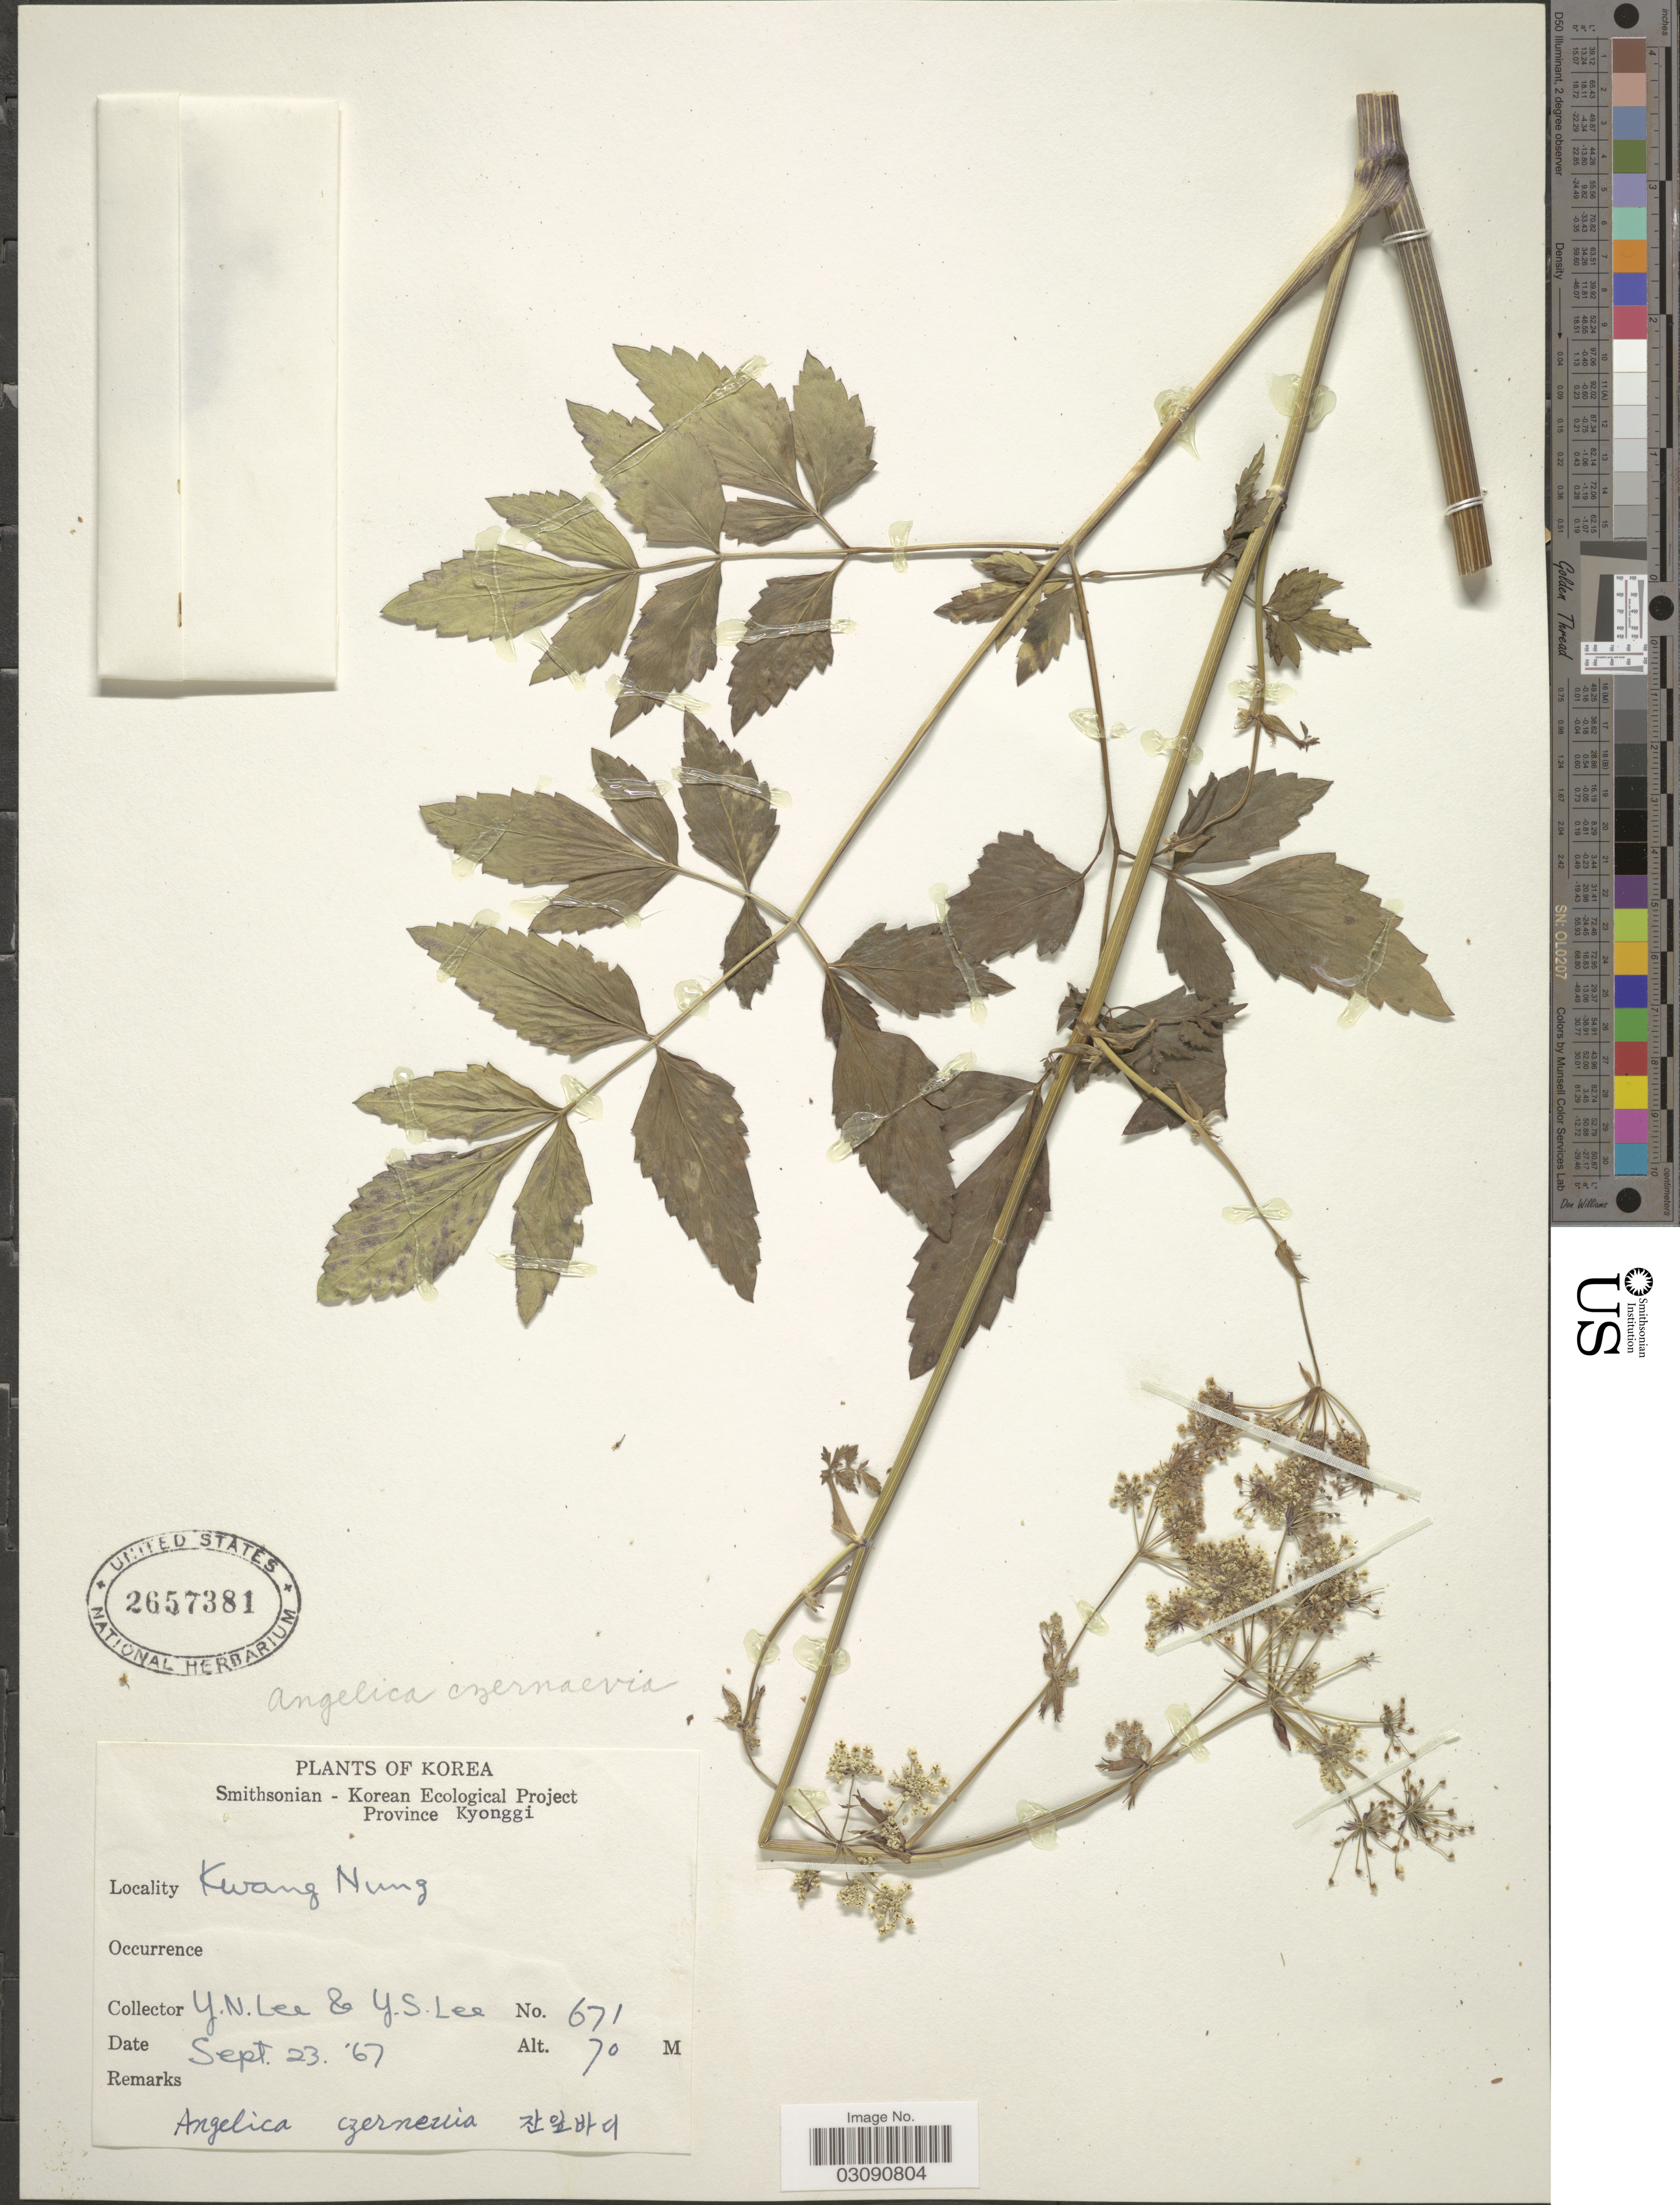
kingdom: Plantae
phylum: Tracheophyta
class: Magnoliopsida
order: Apiales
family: Apiaceae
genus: Angelica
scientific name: Angelica czernaevia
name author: (Fisch. & C.A. Mey.) Kitag.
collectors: Y. N. Lee & Y. S. Lee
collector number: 671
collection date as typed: Transcribed d/m/y: 23/9/67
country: South Korea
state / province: Gyeonggi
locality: Kwang Nung.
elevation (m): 70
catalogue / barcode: US 2657381